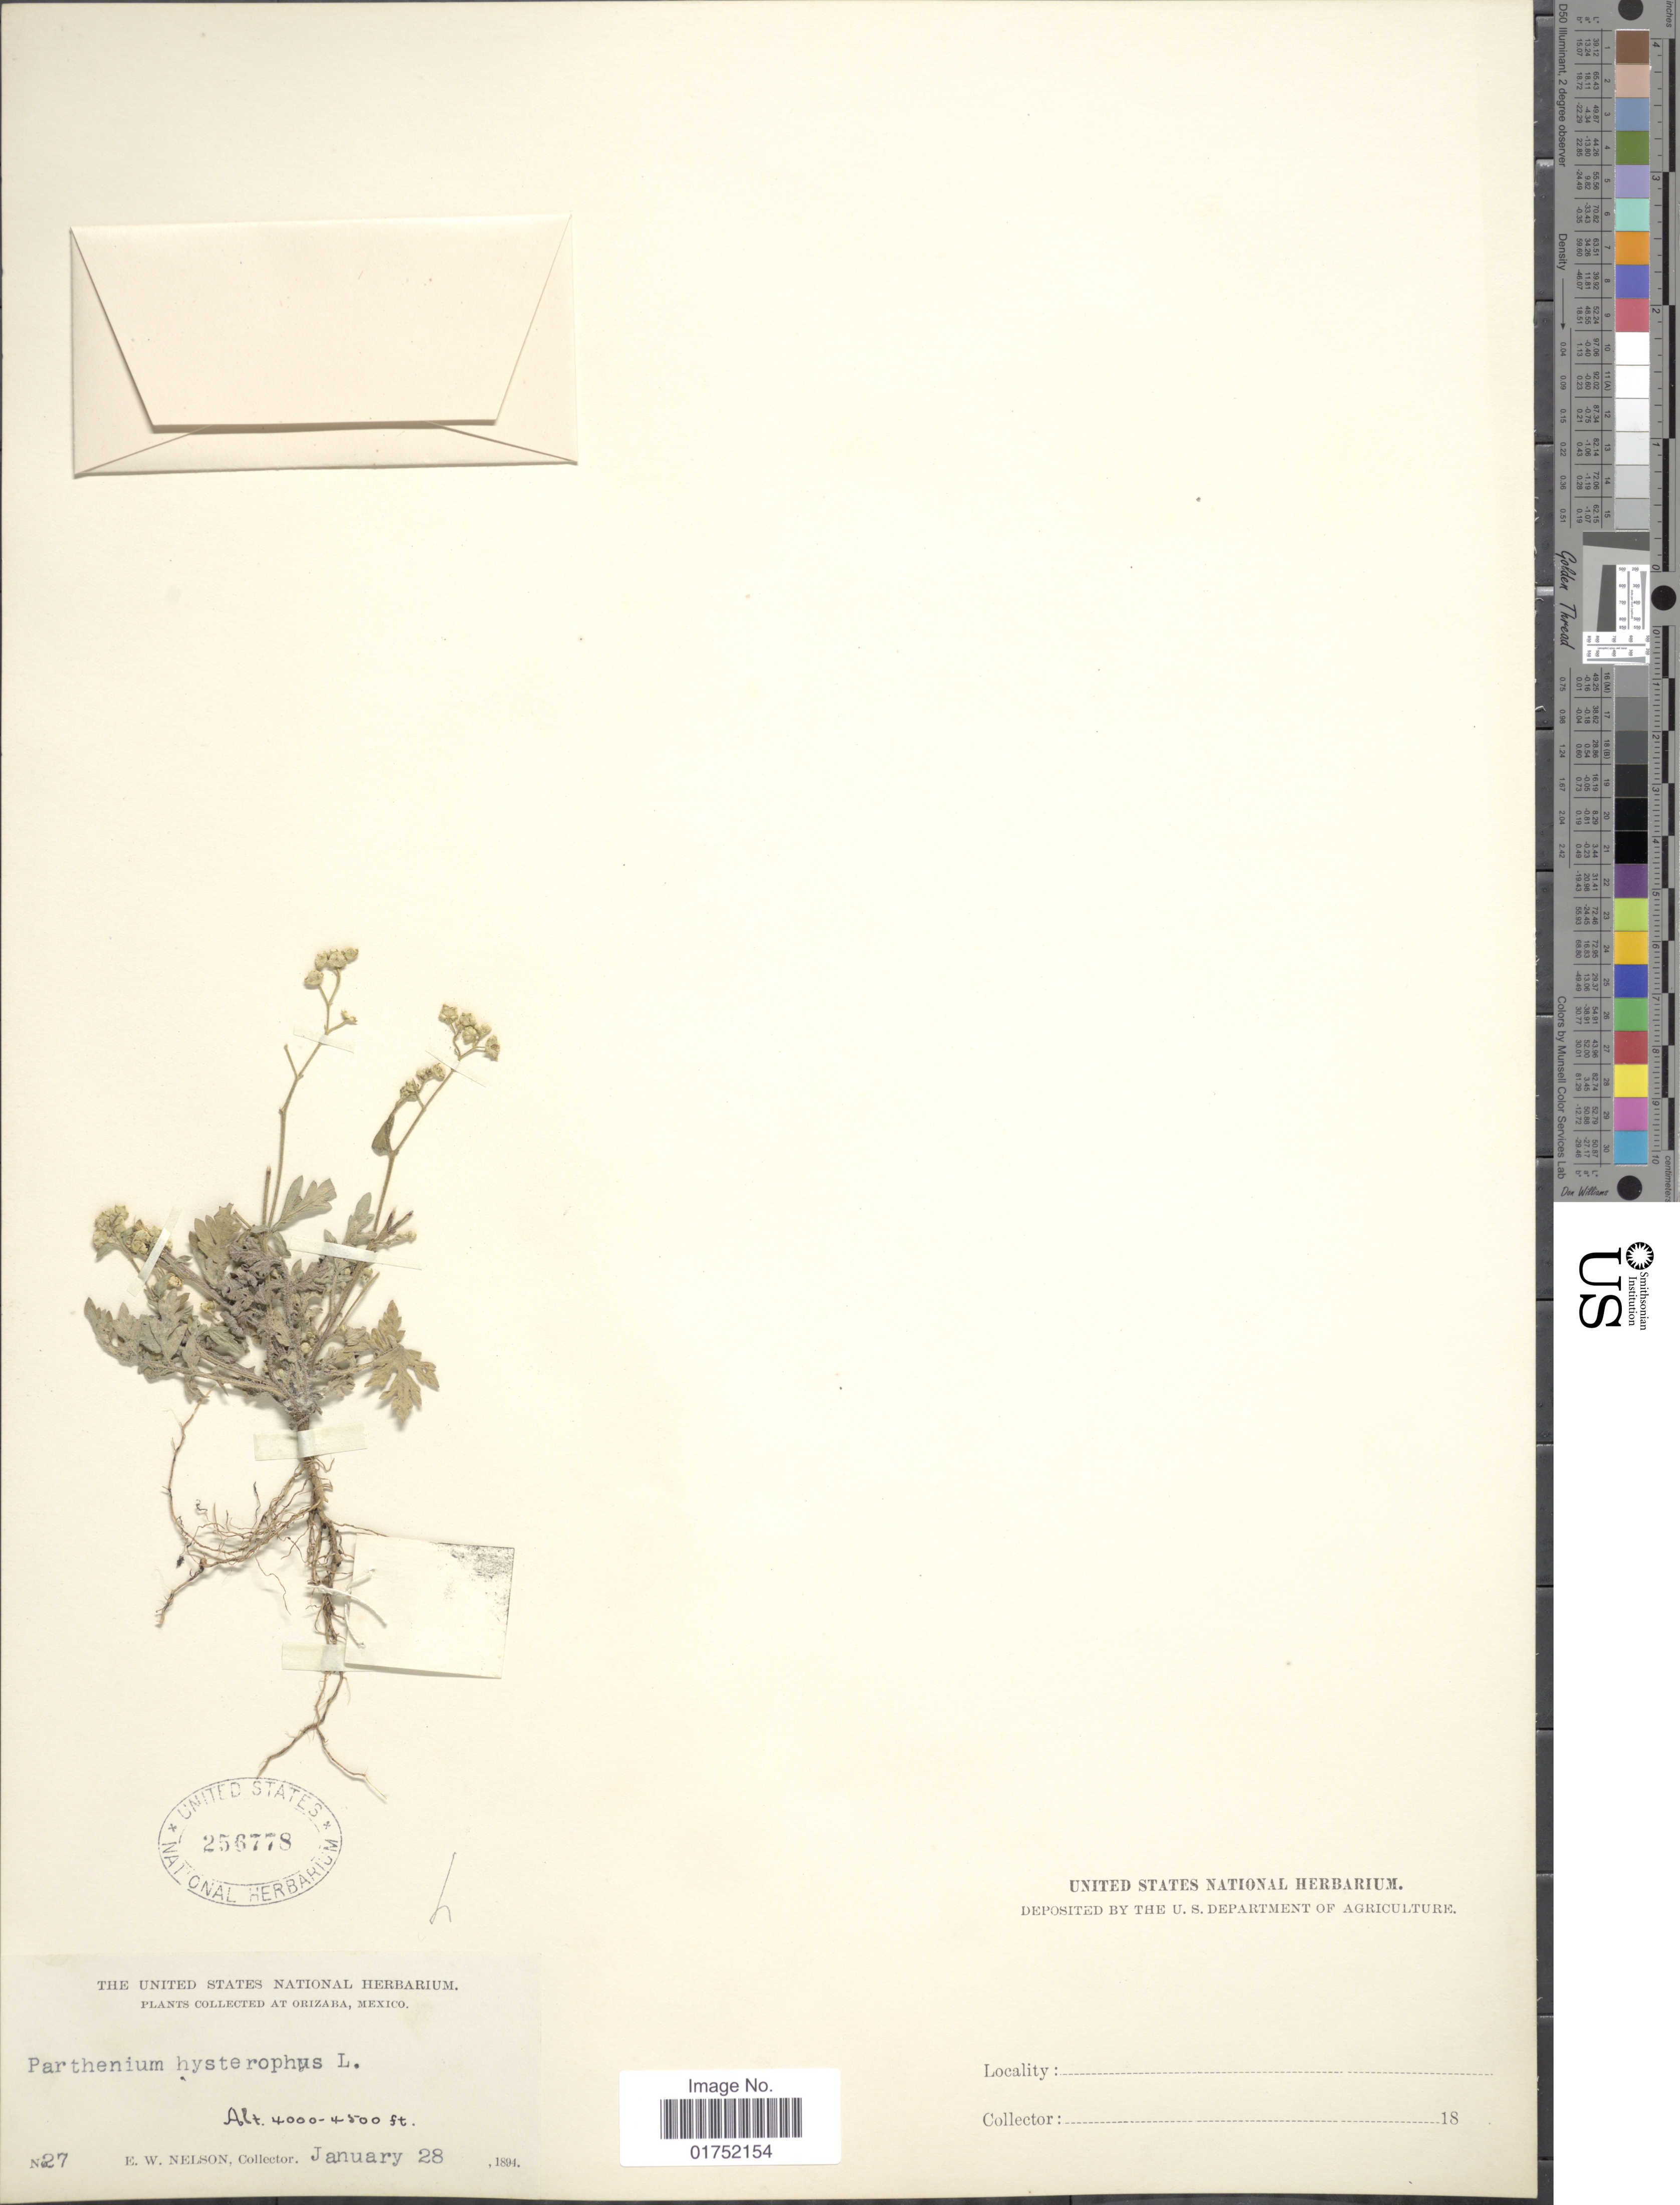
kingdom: Plantae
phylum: Tracheophyta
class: Magnoliopsida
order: Asterales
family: Asteraceae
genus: Parthenium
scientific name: Parthenium hysterophorus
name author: L.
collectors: E. W. Nelson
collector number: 27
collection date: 1894-01-28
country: Mexico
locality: Orizaba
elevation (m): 1219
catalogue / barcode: US 256778